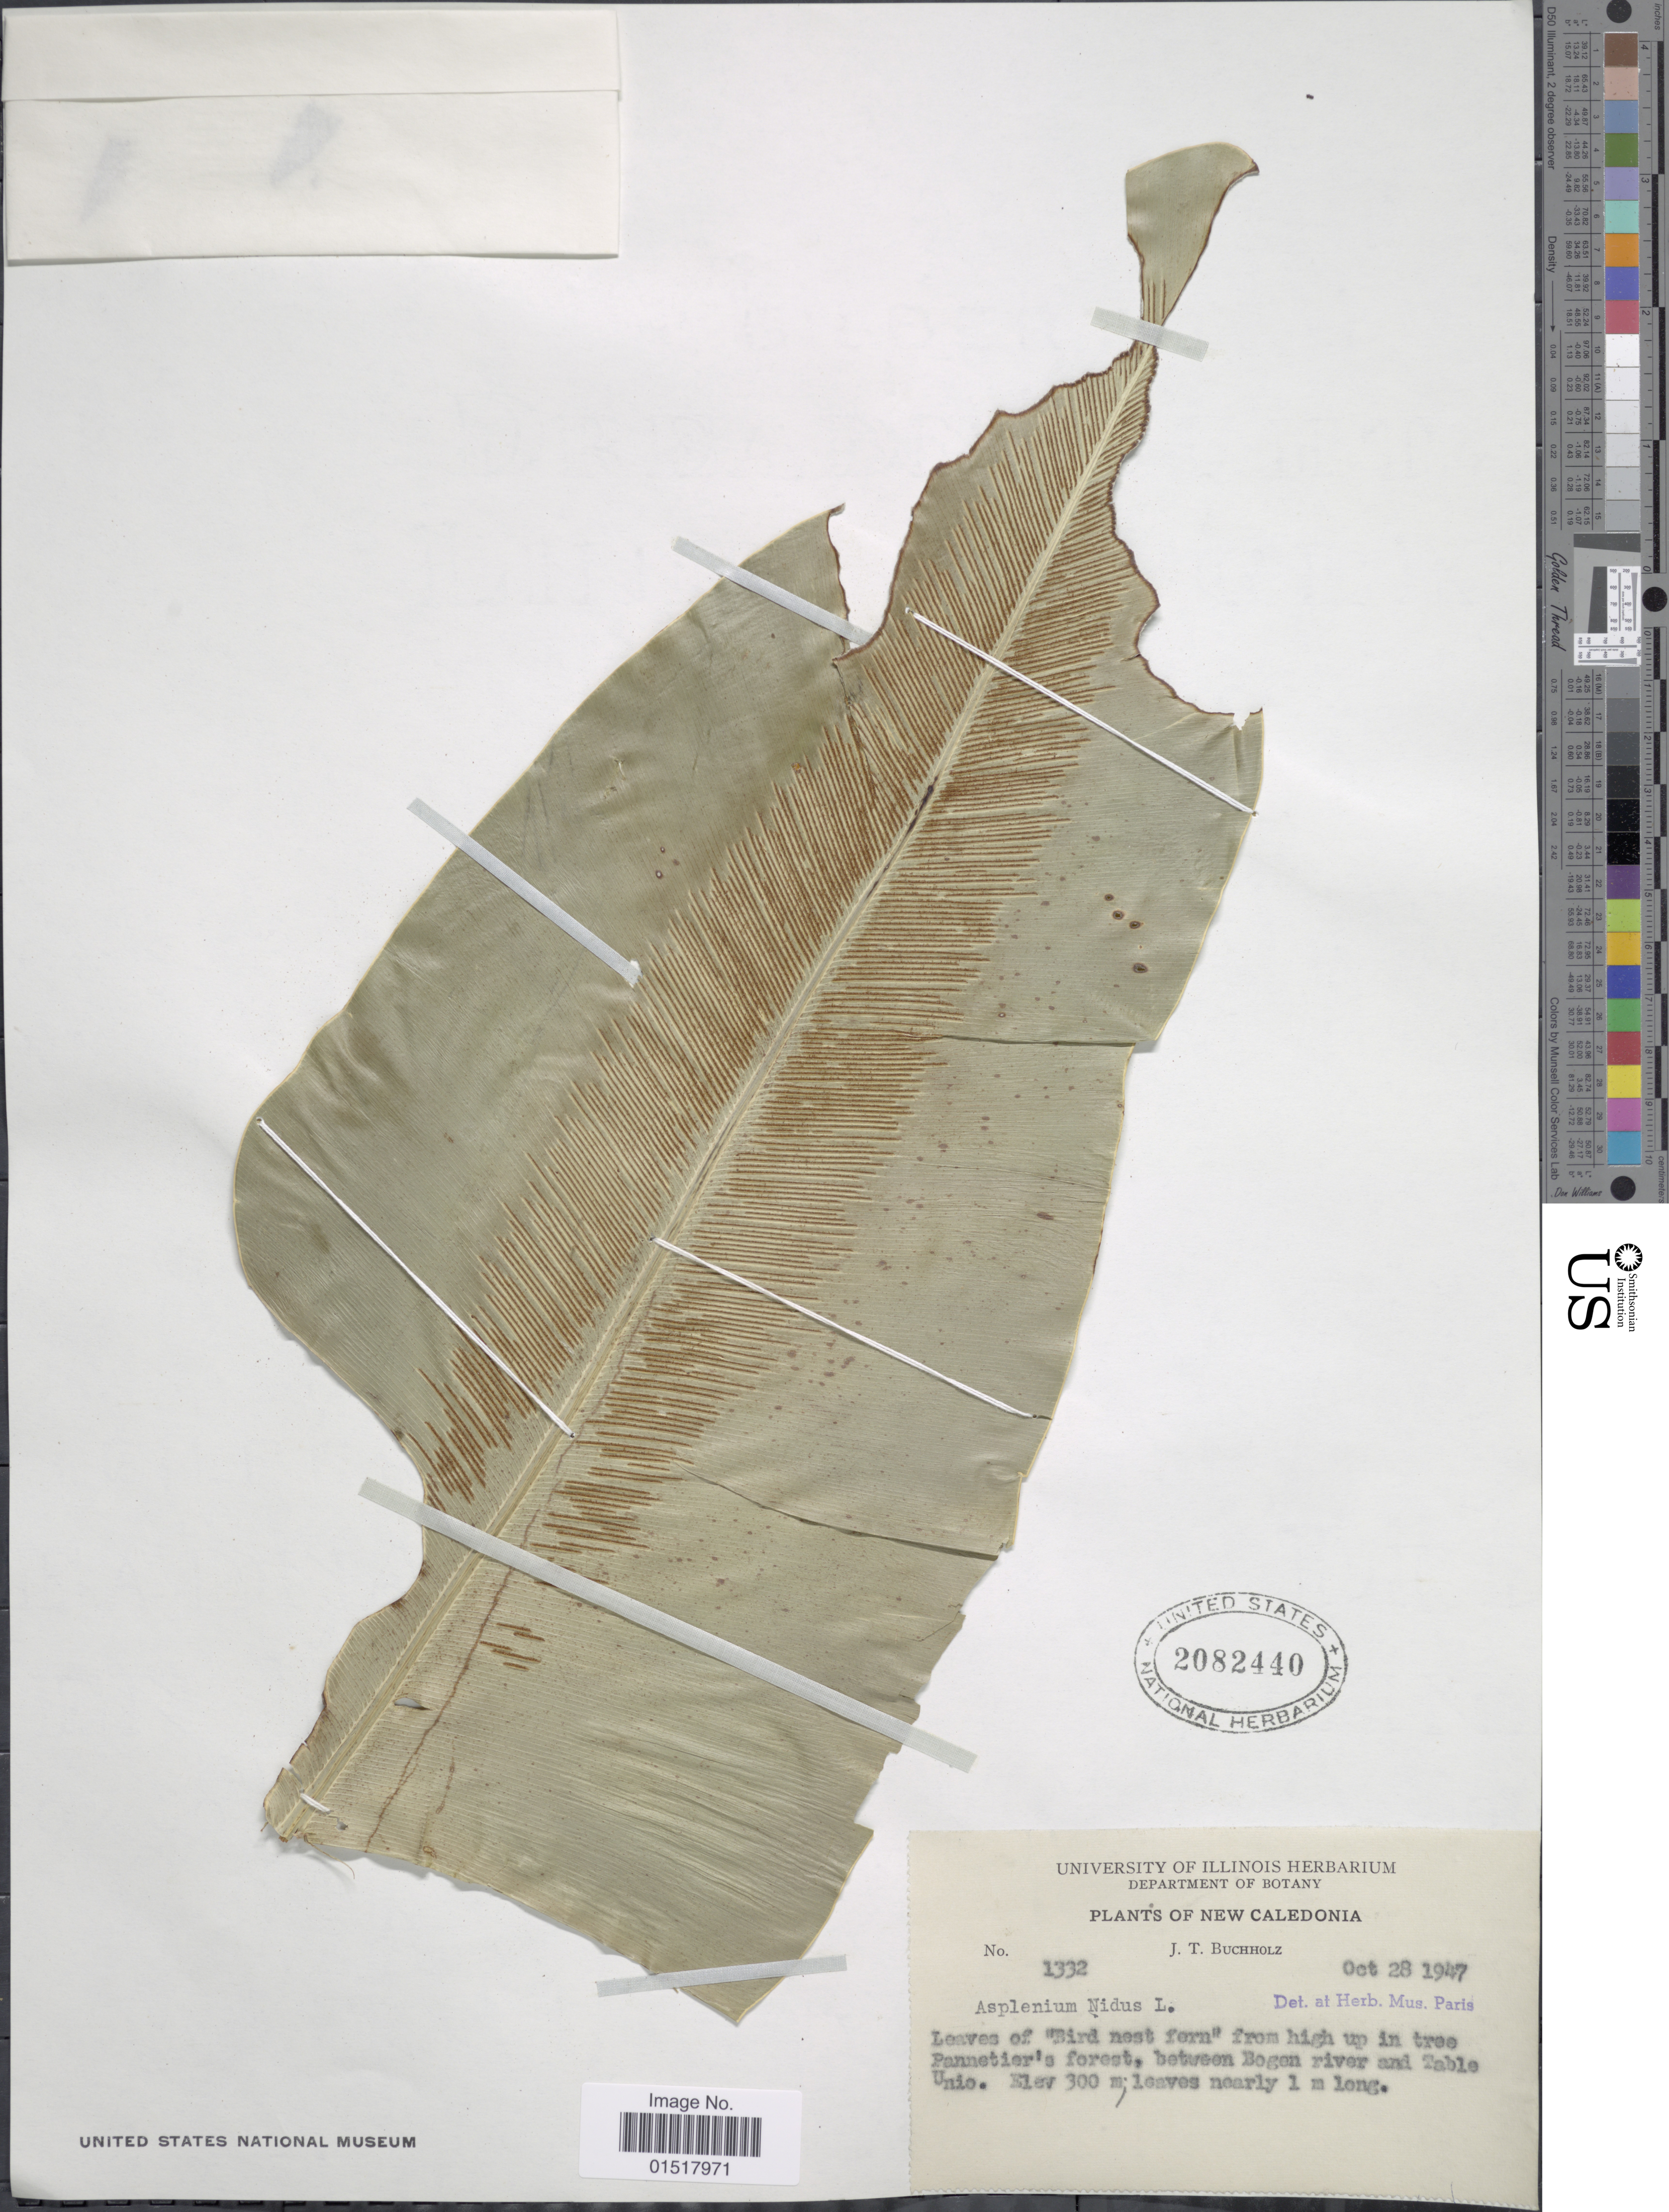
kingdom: Plantae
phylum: Tracheophyta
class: Polypodiopsida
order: Polypodiales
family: Aspleniaceae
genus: Asplenium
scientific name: Asplenium nidus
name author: L.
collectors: J. T. Buchholz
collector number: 1332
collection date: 1947-10-28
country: New Caledonia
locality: Leaves of "Bird nest fern" from high up in tree Pannetier's forest, between Bogen river and Table Unio.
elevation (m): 300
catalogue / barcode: US 2082440